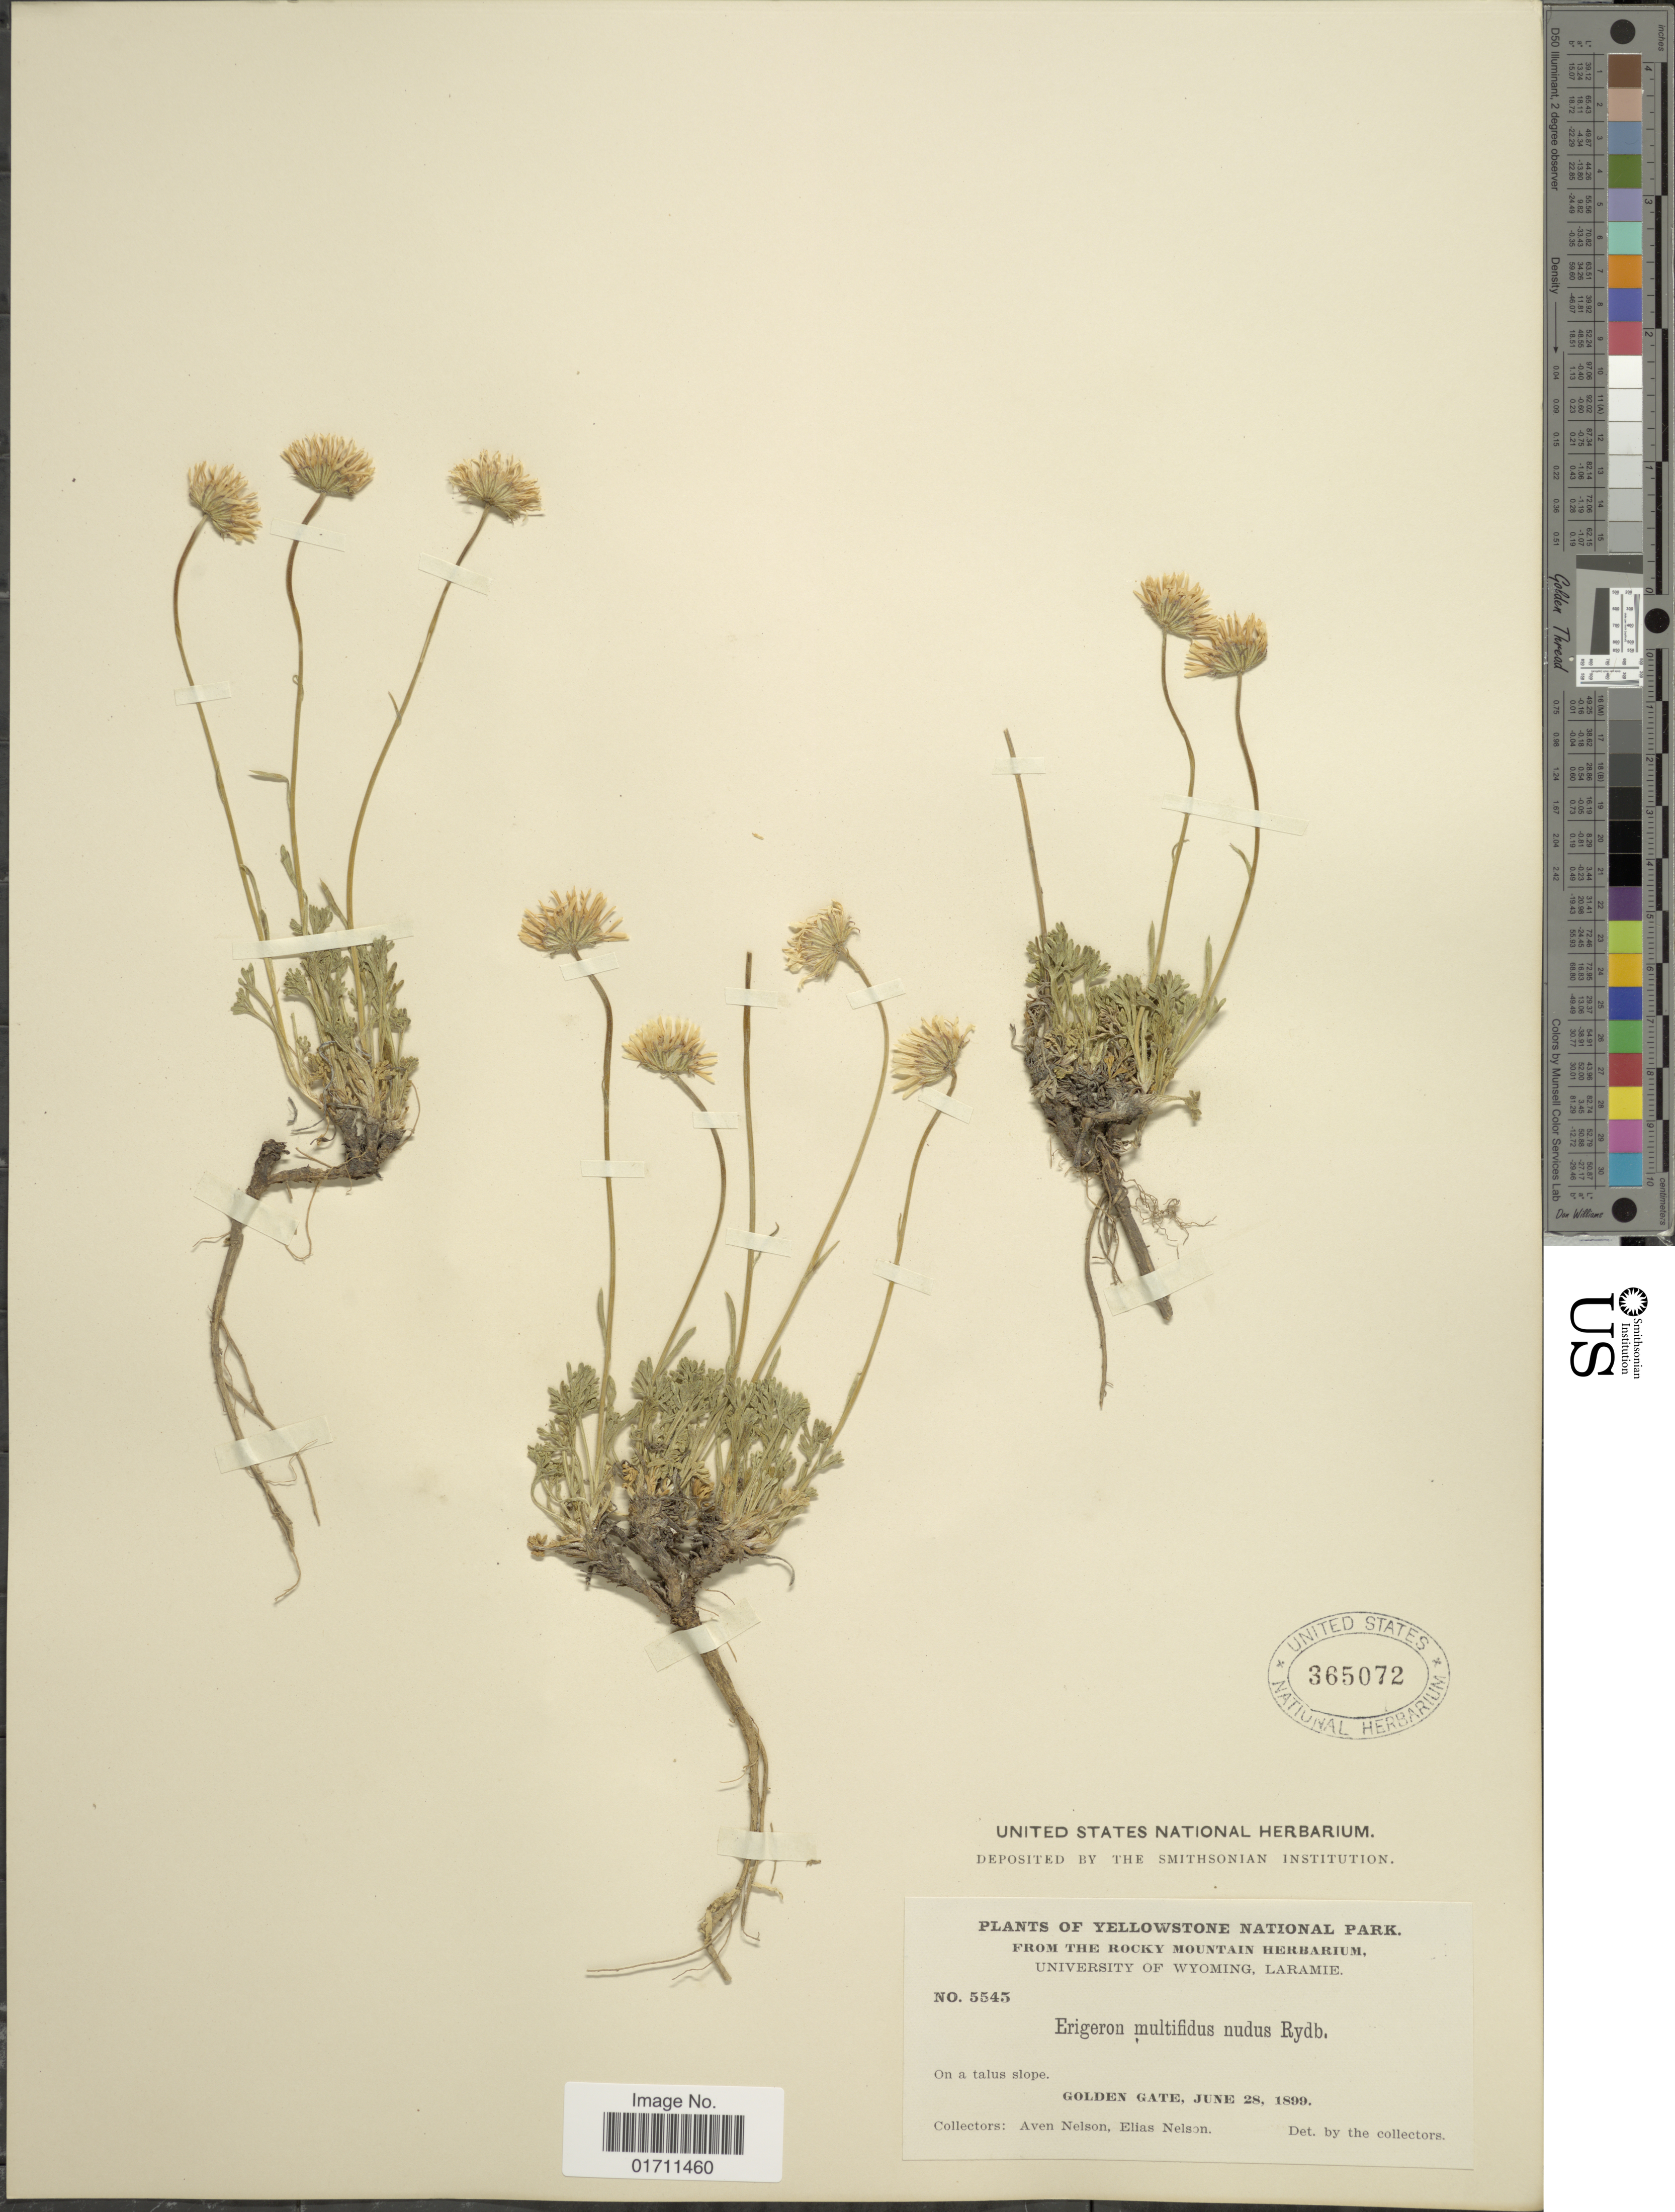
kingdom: Plantae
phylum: Tracheophyta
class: Magnoliopsida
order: Asterales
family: Asteraceae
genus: Erigeron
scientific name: Erigeron compositus var. multifidus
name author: (Rydb.) J.F. Macbr. & Payson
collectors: A. Nelson & E. Nelson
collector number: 5545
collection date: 1899-06-28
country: United States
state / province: Wyoming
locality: Yellowstone National Park, On a talus slope, Golden Gate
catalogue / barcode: US 365072